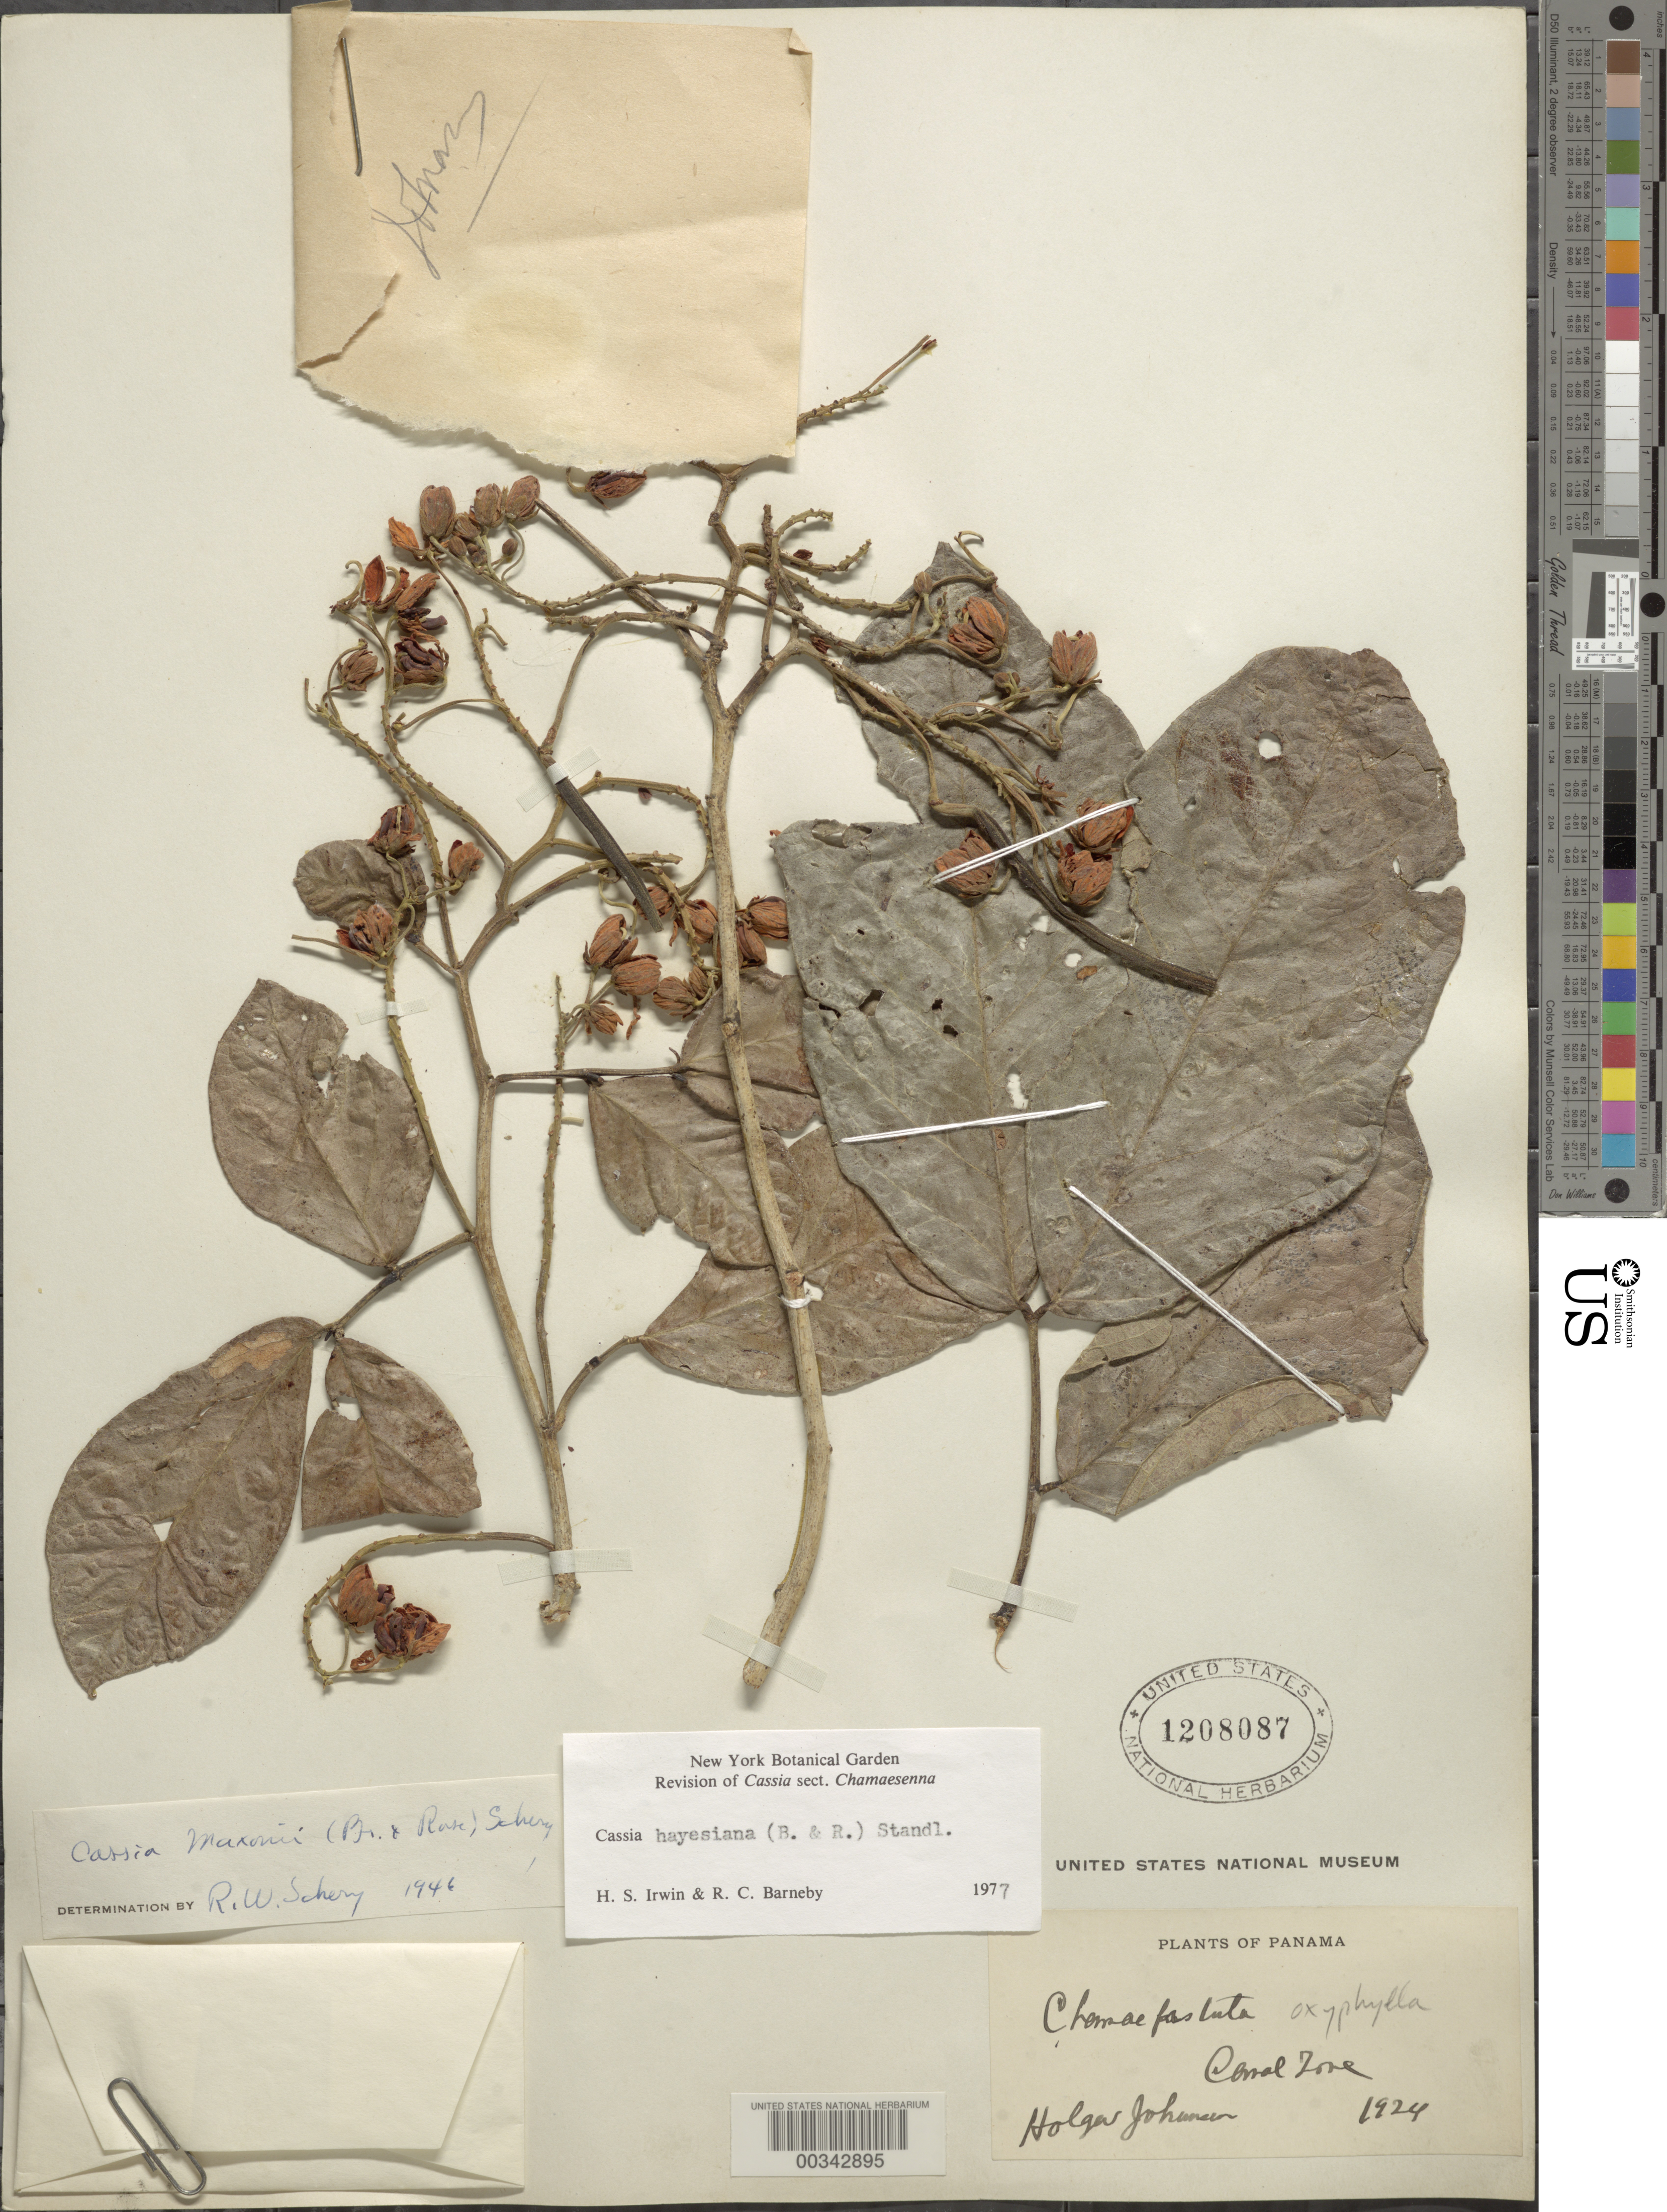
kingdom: Plantae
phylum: Tracheophyta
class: Magnoliopsida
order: Fabales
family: Fabaceae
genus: Senna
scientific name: Senna hayesiana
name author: (Britton & Rose) H.S. Irwin & Barneby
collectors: H. Johansen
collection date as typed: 1924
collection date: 1924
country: Panama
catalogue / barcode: US 1208087